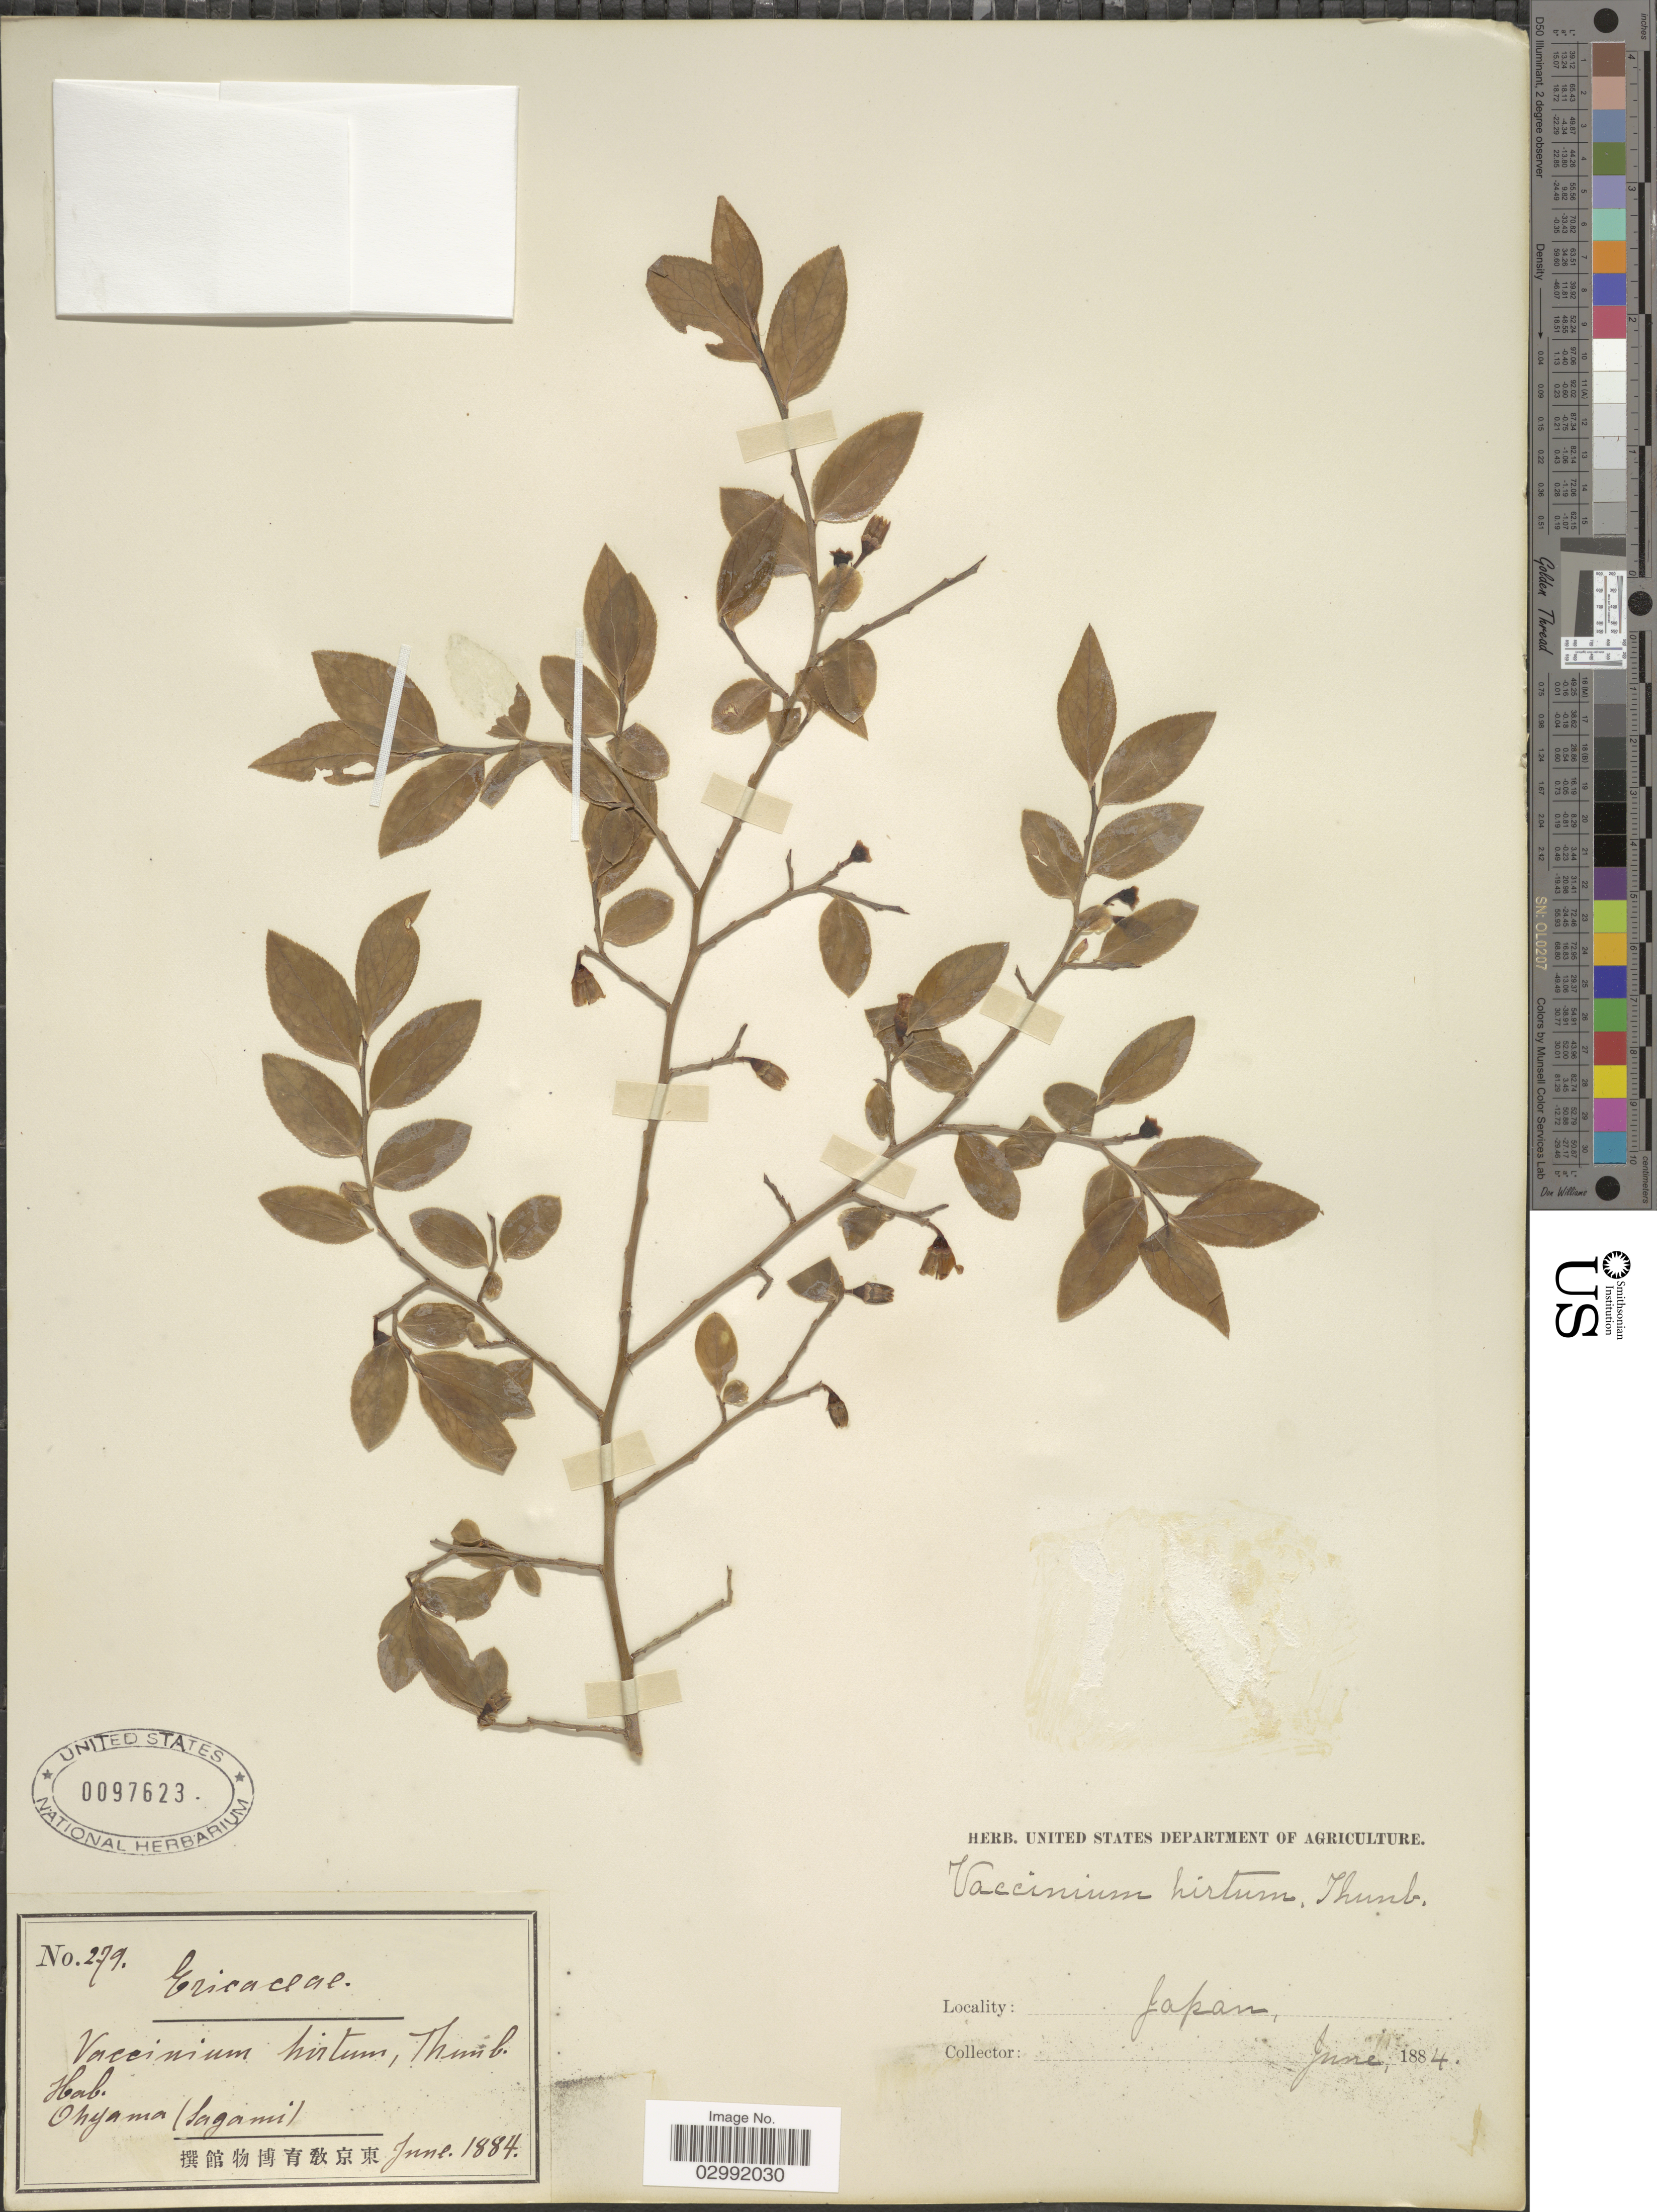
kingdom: Plantae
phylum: Tracheophyta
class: Magnoliopsida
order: Ericales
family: Ericaceae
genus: Vaccinium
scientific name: Vaccinium hirtum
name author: Thunb.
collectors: ex herb. U. S. Department of Agriculture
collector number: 279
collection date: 1884-06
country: Japan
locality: Ohyama (Sagami).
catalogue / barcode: US 997623